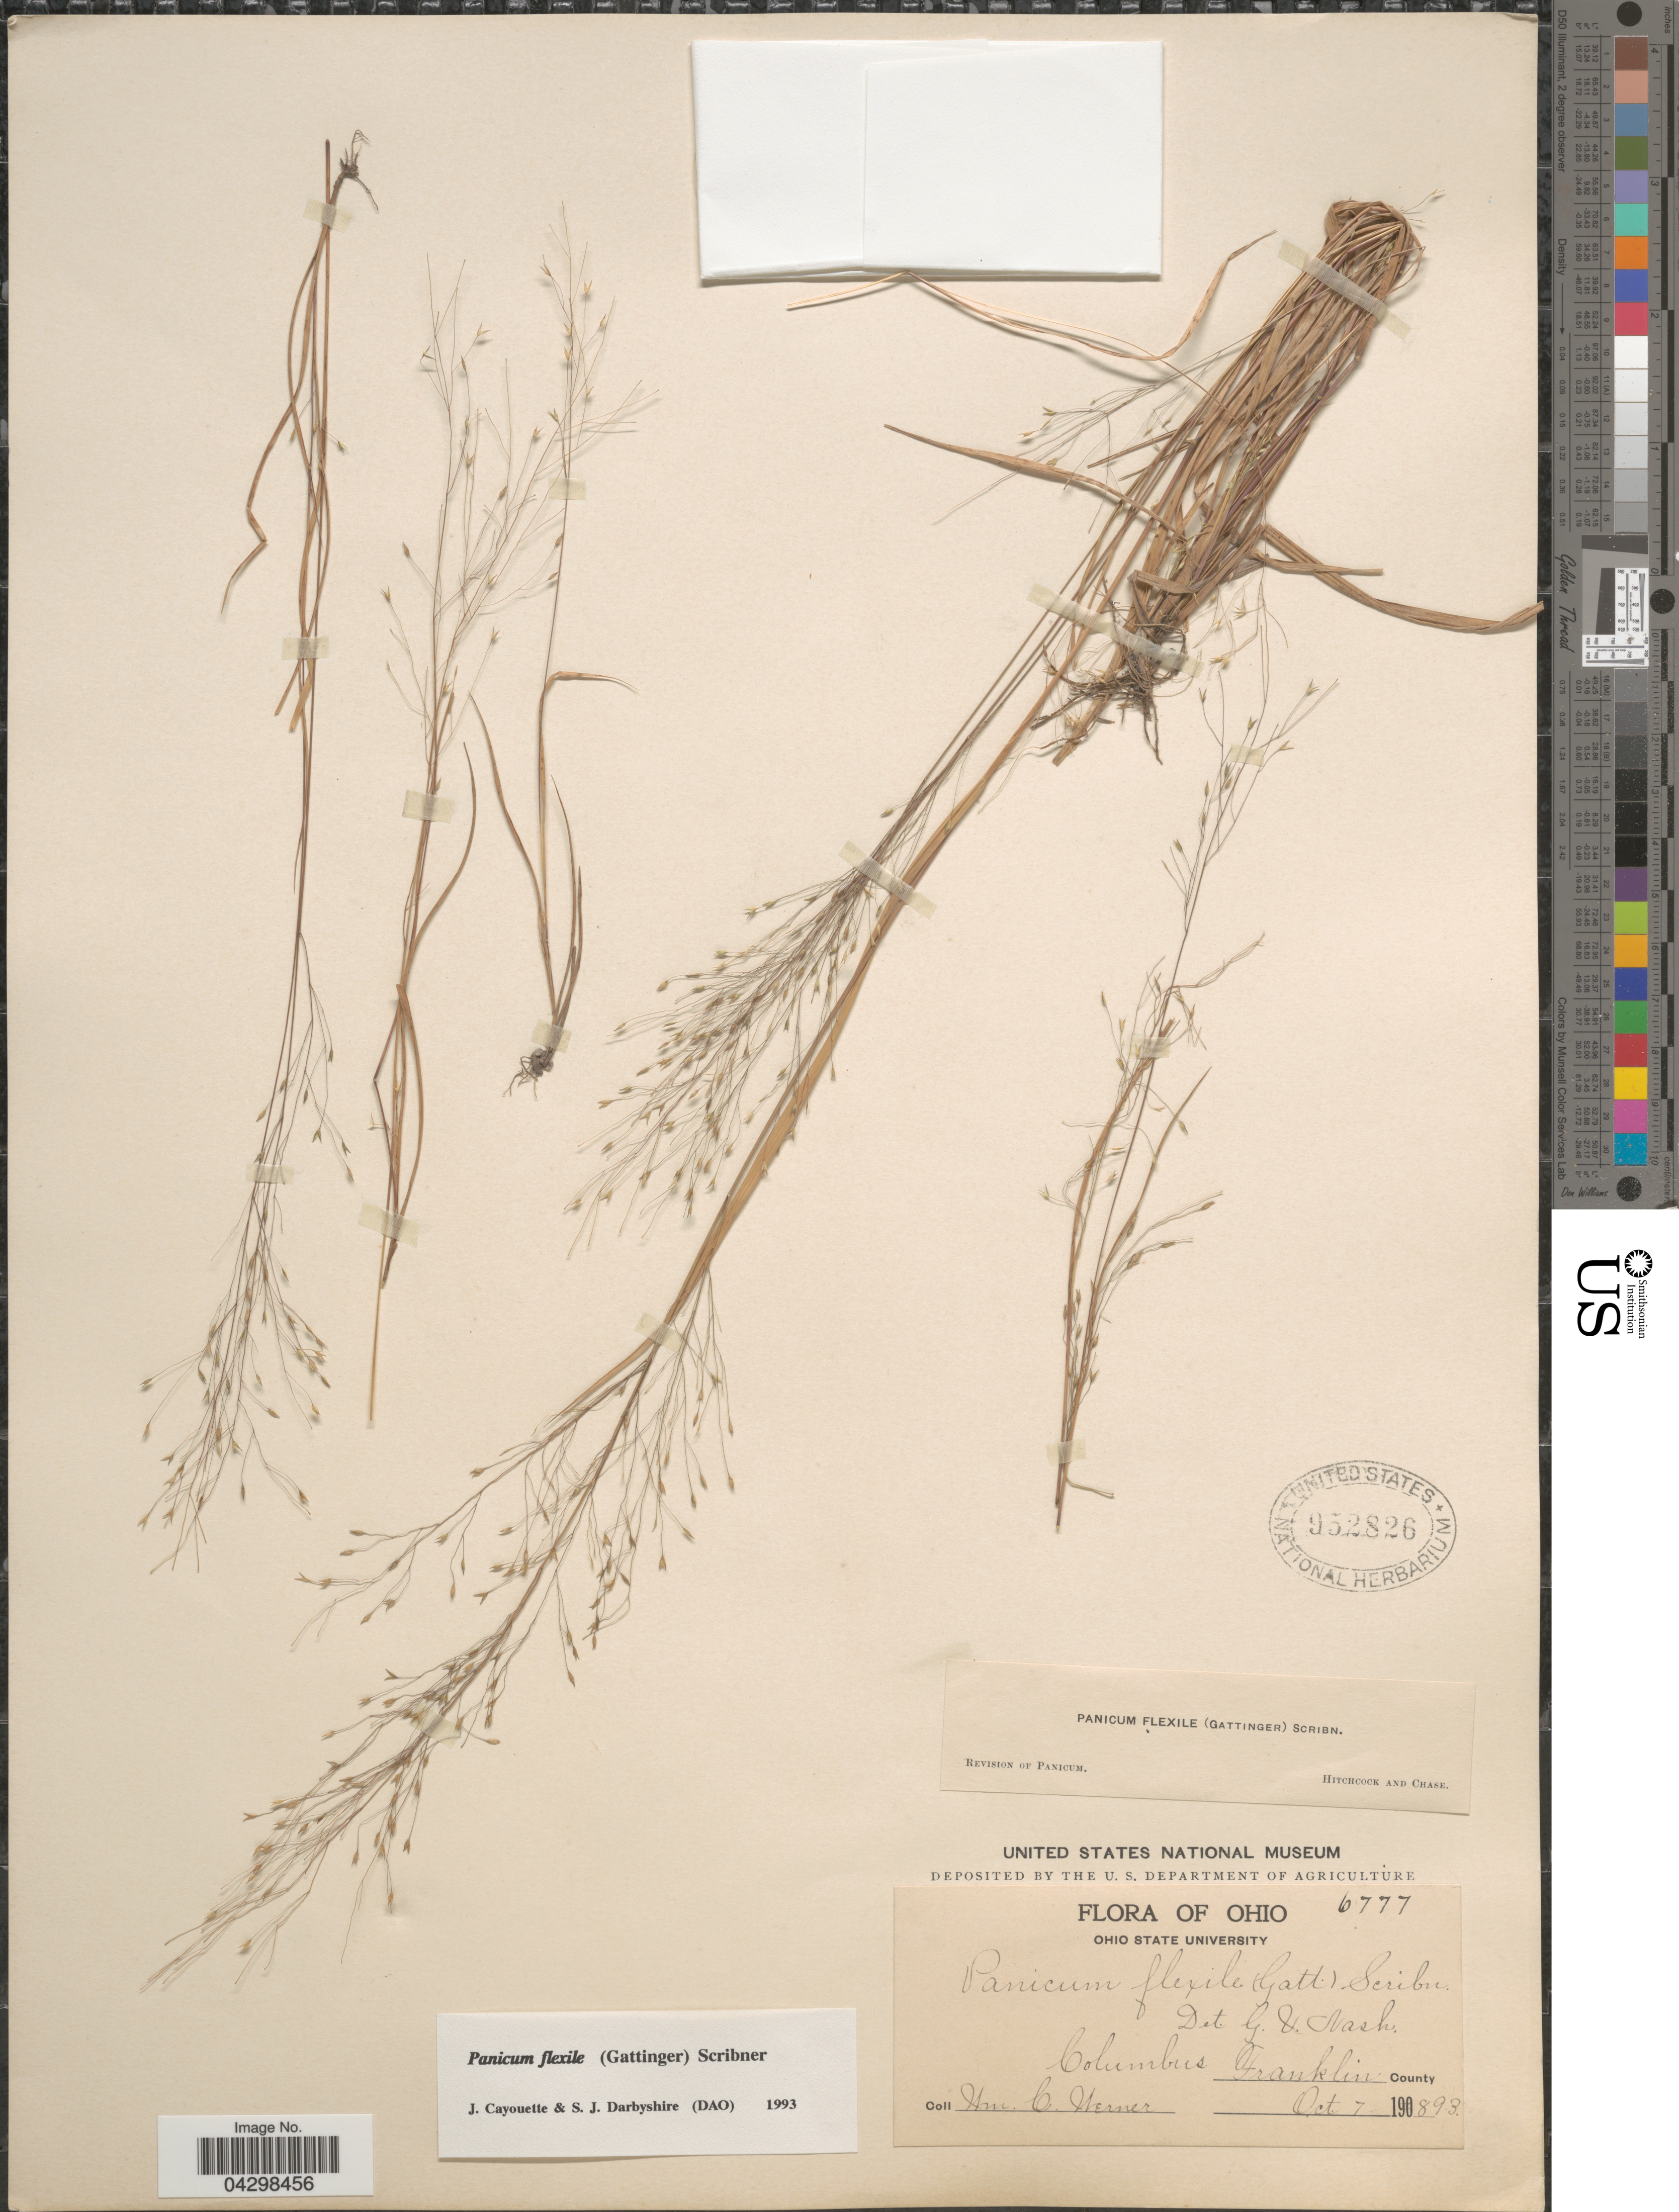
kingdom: Plantae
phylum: Tracheophyta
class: Liliopsida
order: Poales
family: Poaceae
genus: Panicum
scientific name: Panicum flexile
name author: (Gatt.) Scribn.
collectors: W. Werner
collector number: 6777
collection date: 1893-10-07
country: United States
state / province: Ohio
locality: Columbus Franklin County.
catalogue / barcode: US 952826